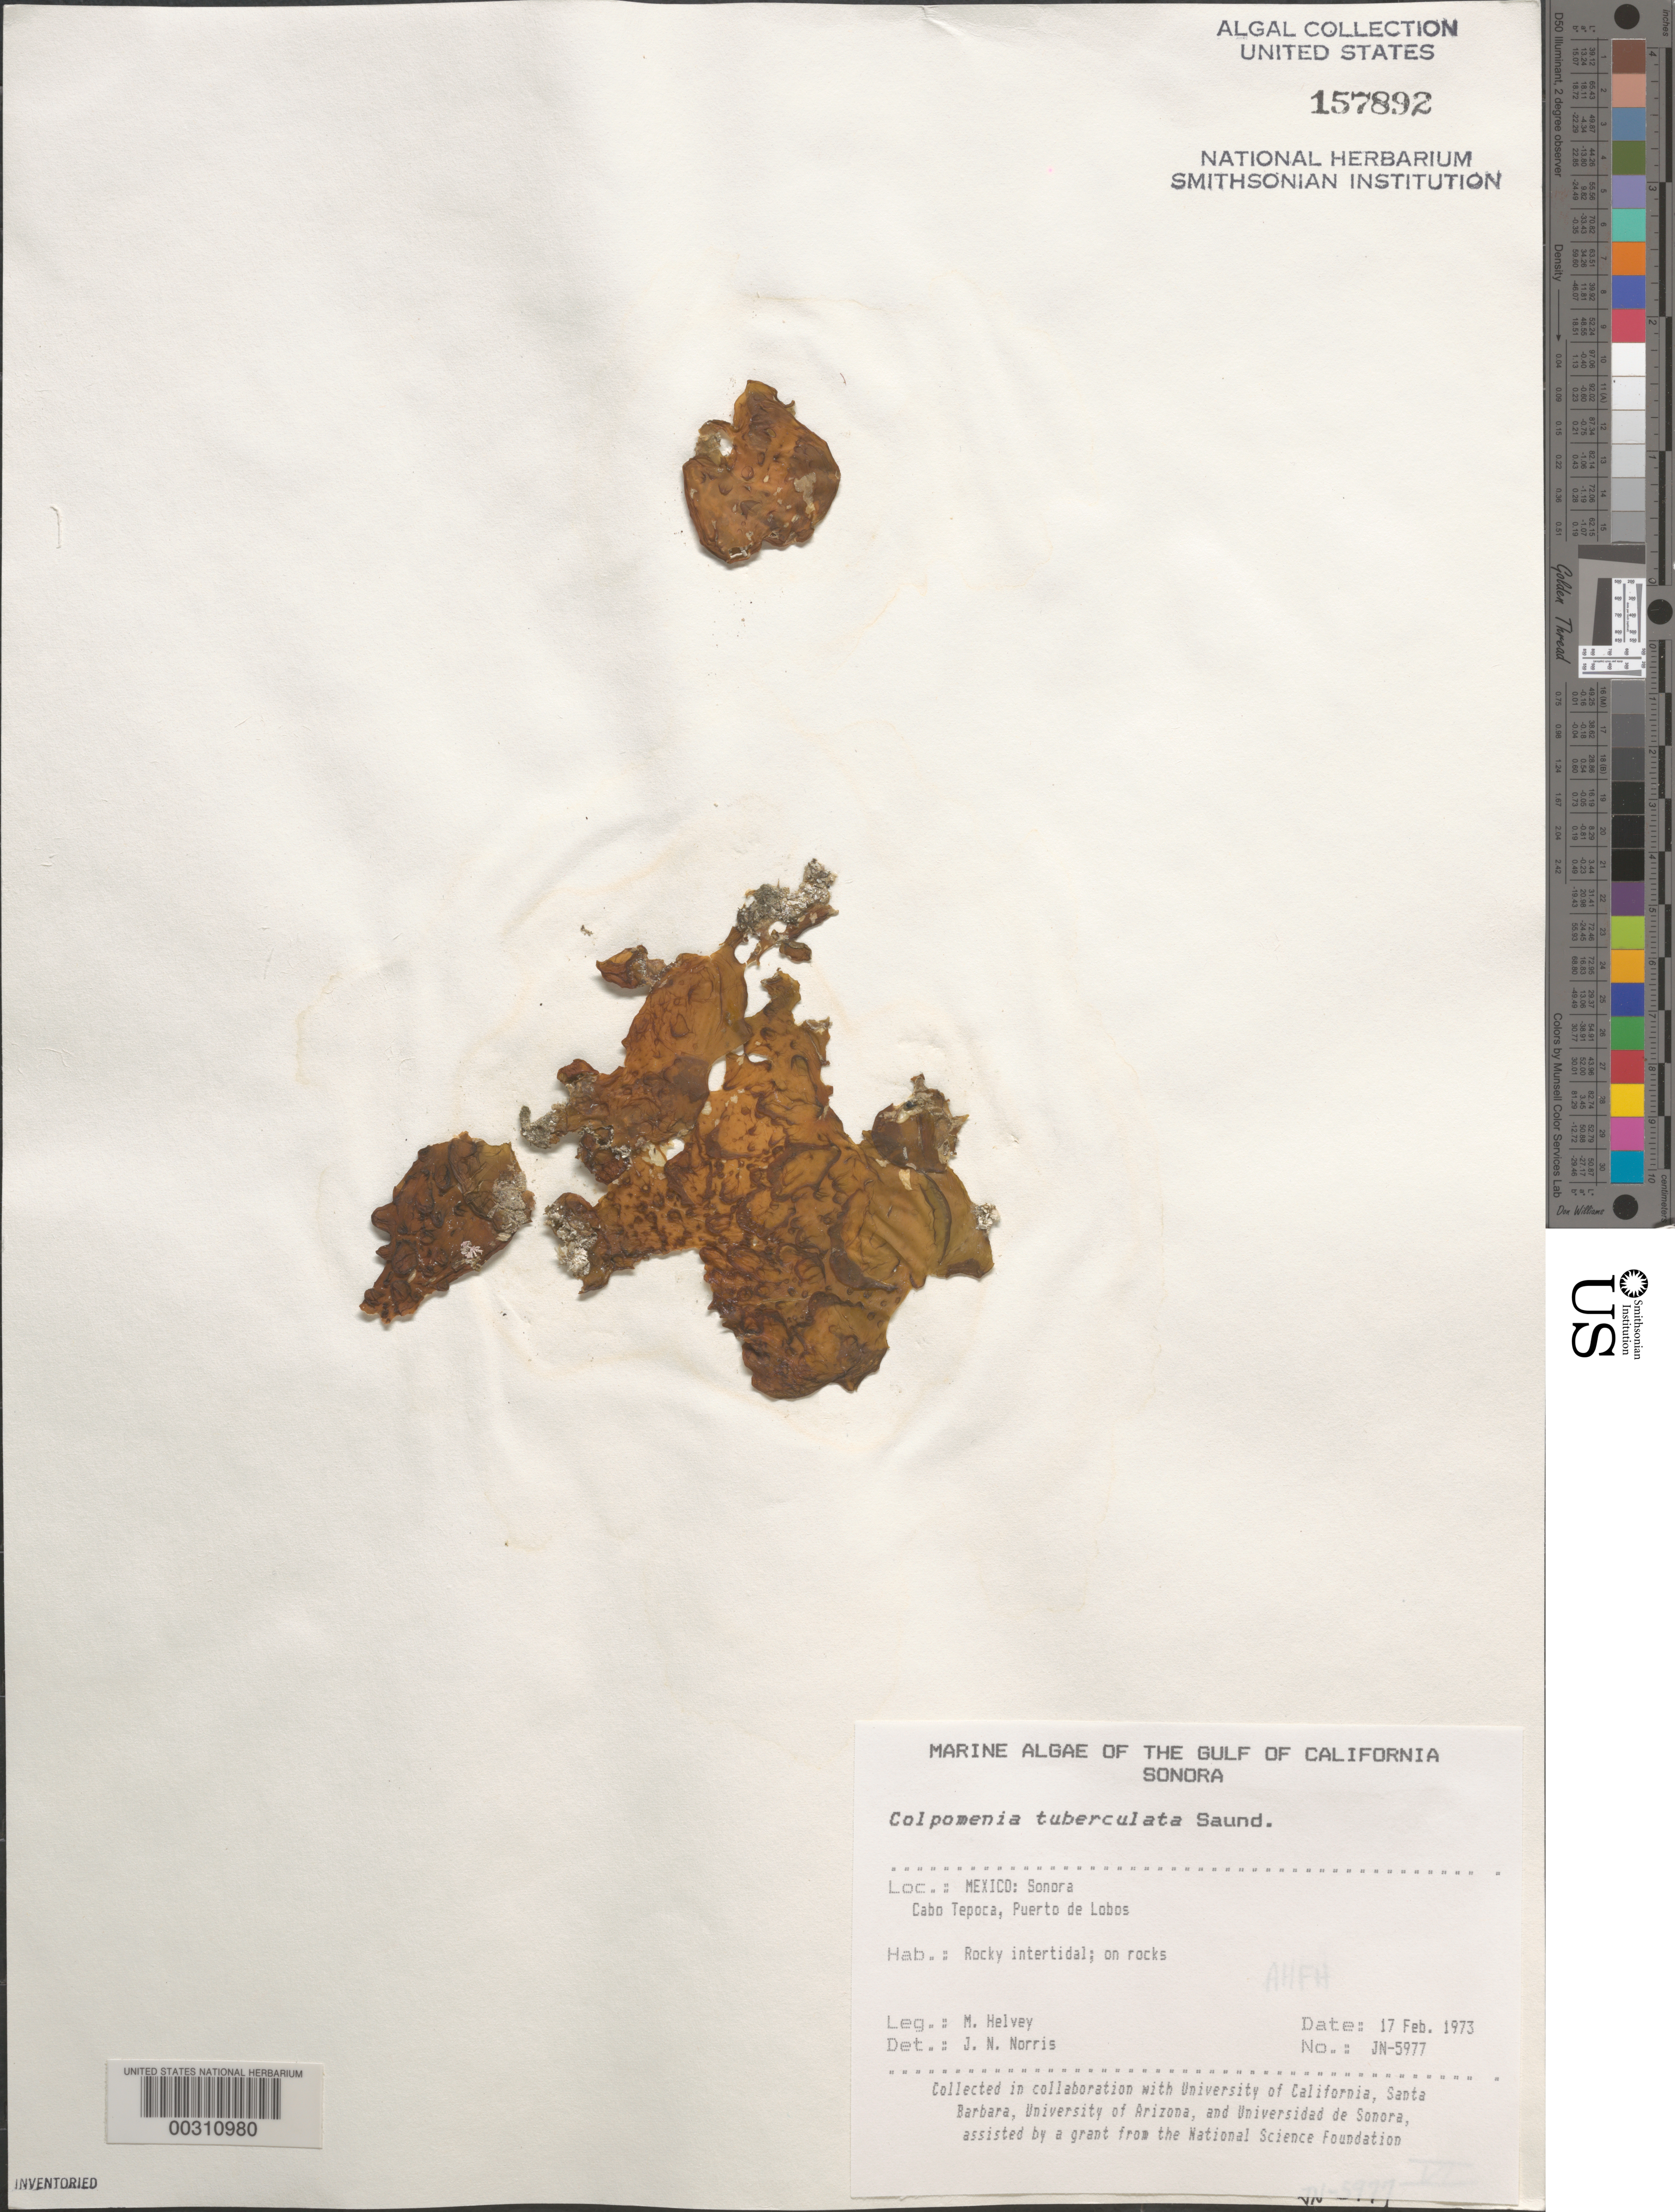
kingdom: Chromista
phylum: Ochrophyta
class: Phaeophyceae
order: Scytosiphonales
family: Scytosiphonaceae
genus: Colpomenia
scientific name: Colpomenia tuberculata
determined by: Norris, James N.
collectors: M. Helvey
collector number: Jn-5977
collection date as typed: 17 Feb 1973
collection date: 1973-02-17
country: Mexico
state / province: Sonora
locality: Cabo Tepoca, Puerto de Lobos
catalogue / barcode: US 157892